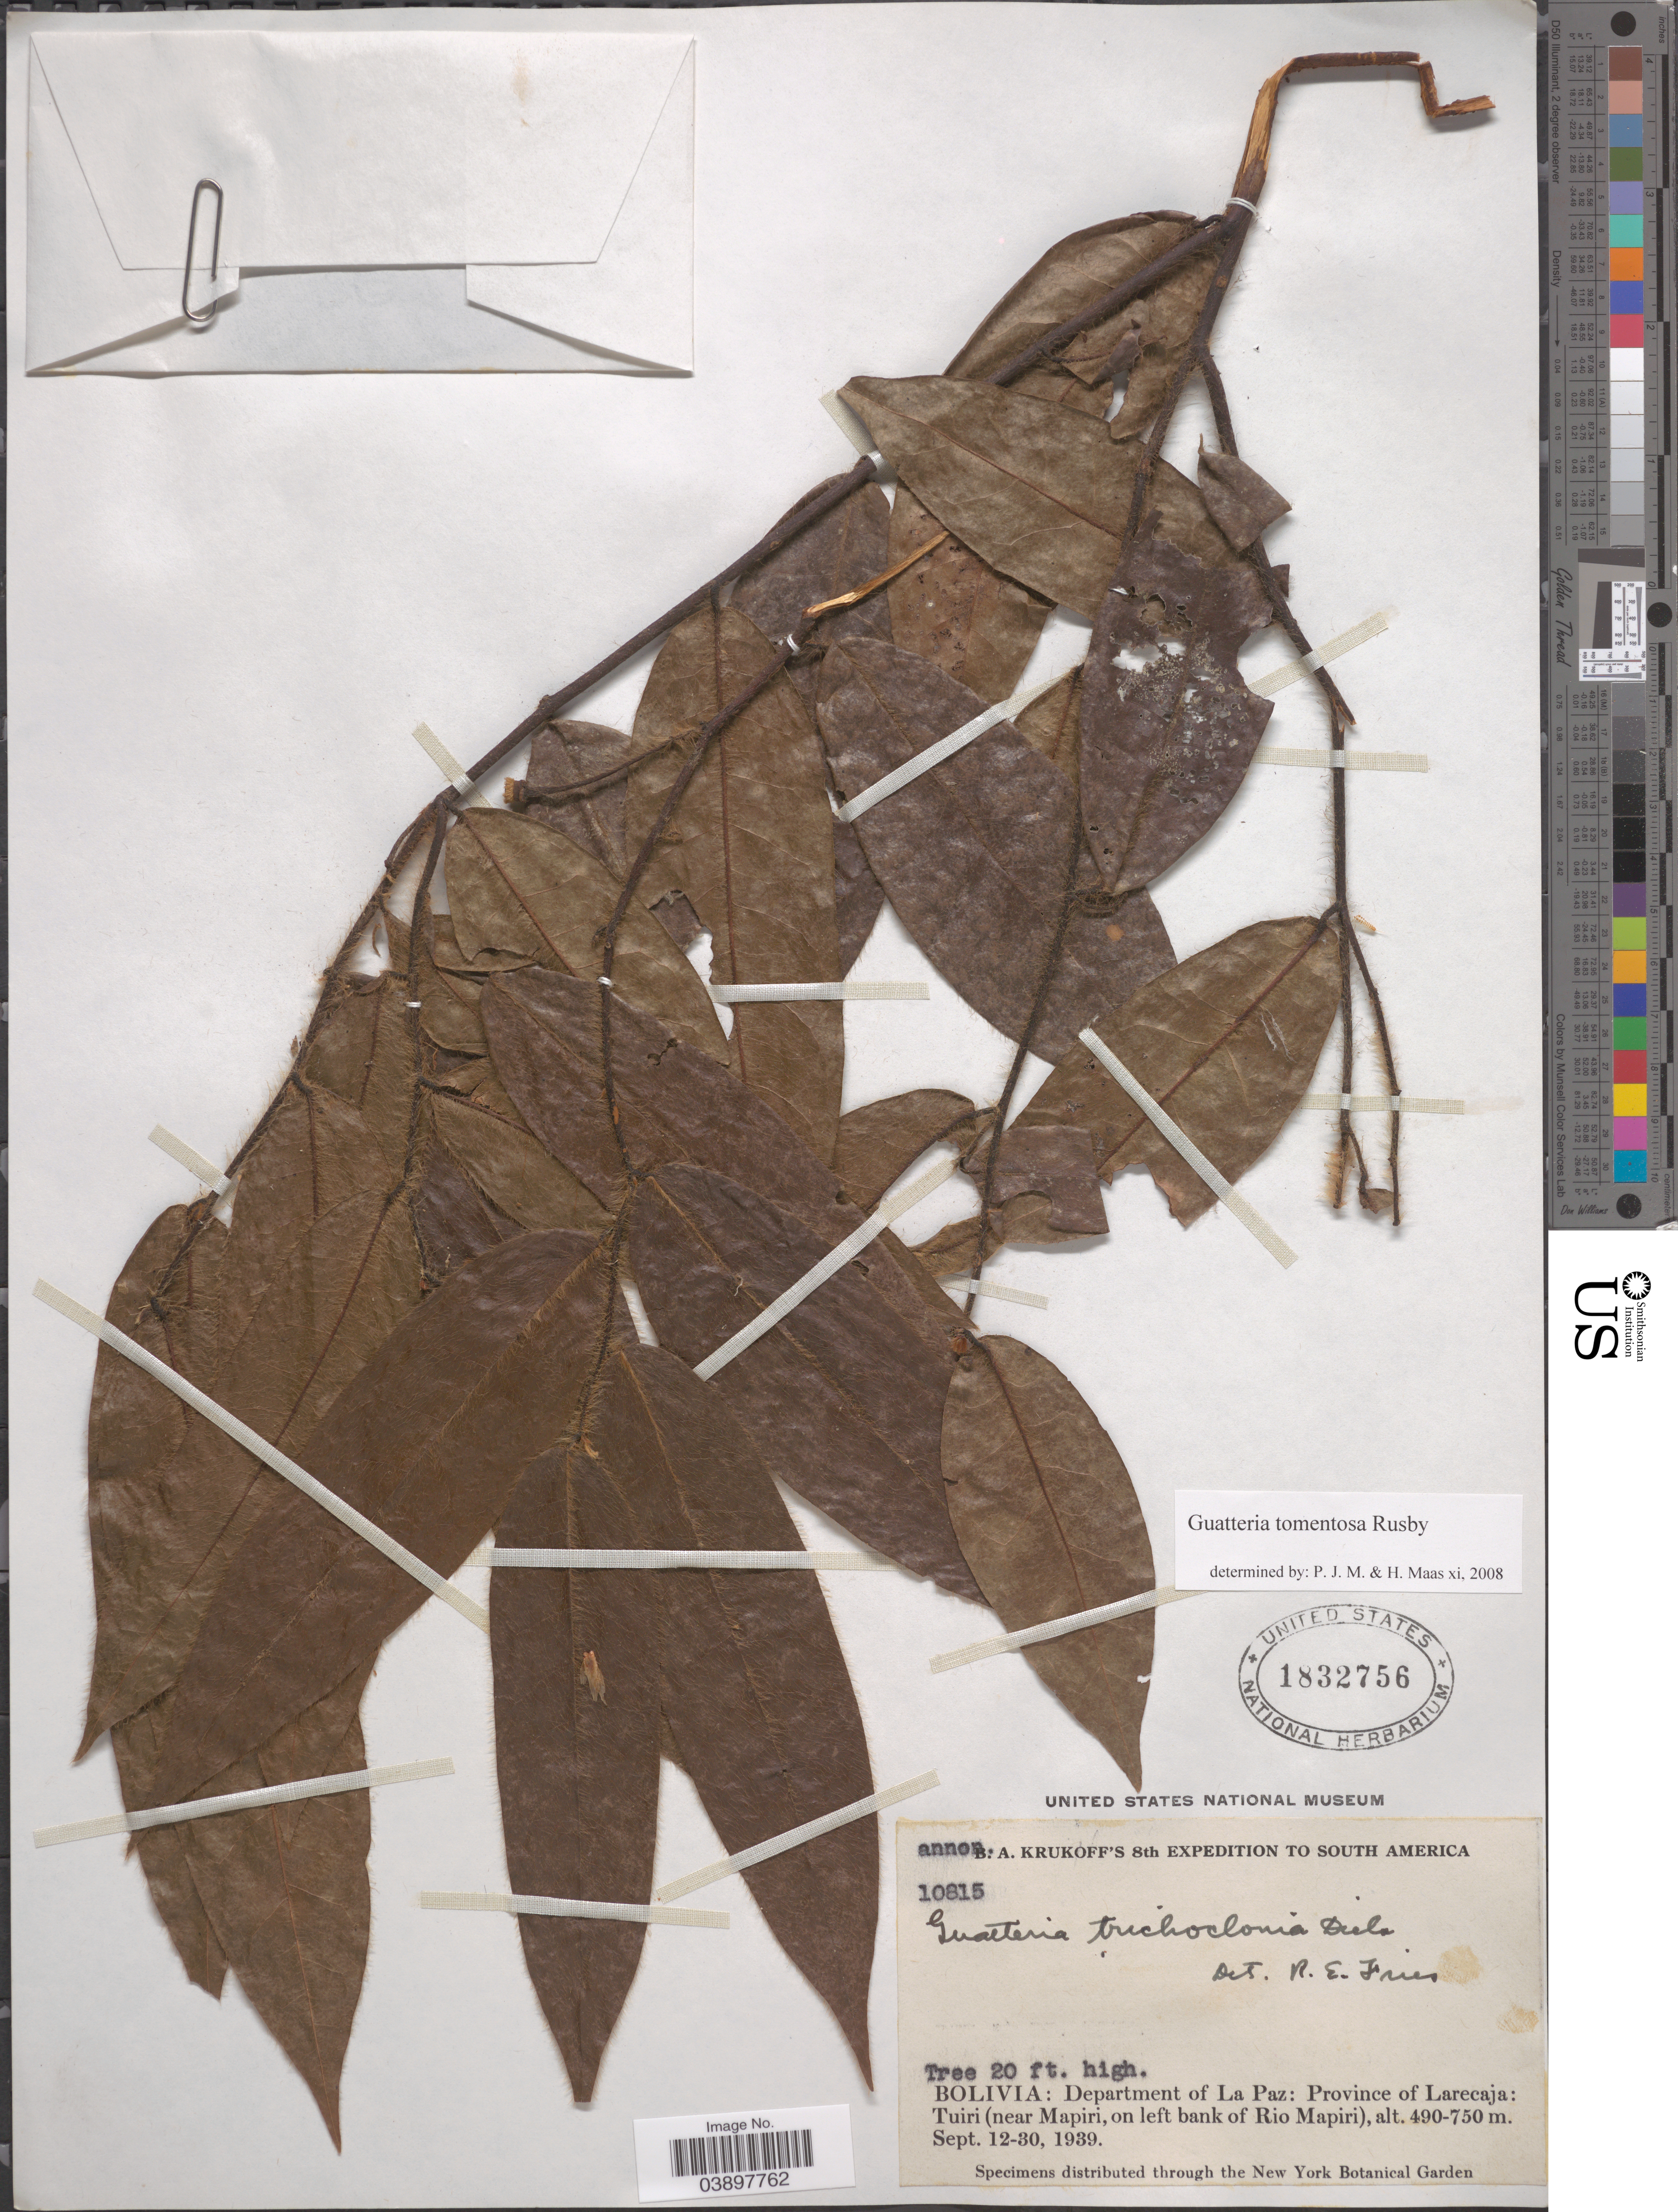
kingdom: Plantae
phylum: Tracheophyta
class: Magnoliopsida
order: Magnoliales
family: Annonaceae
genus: Guatteria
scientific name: Guatteria tomentosa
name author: Rusby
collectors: B. A. Krukoff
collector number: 10815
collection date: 1939-09-12/1939-09-30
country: Bolivia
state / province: La Paz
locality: Department of La Paz: Province of Larecaja: Tuiri (near Mapiri, on left bank of Rio Mapiri).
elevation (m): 490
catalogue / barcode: US 1832756